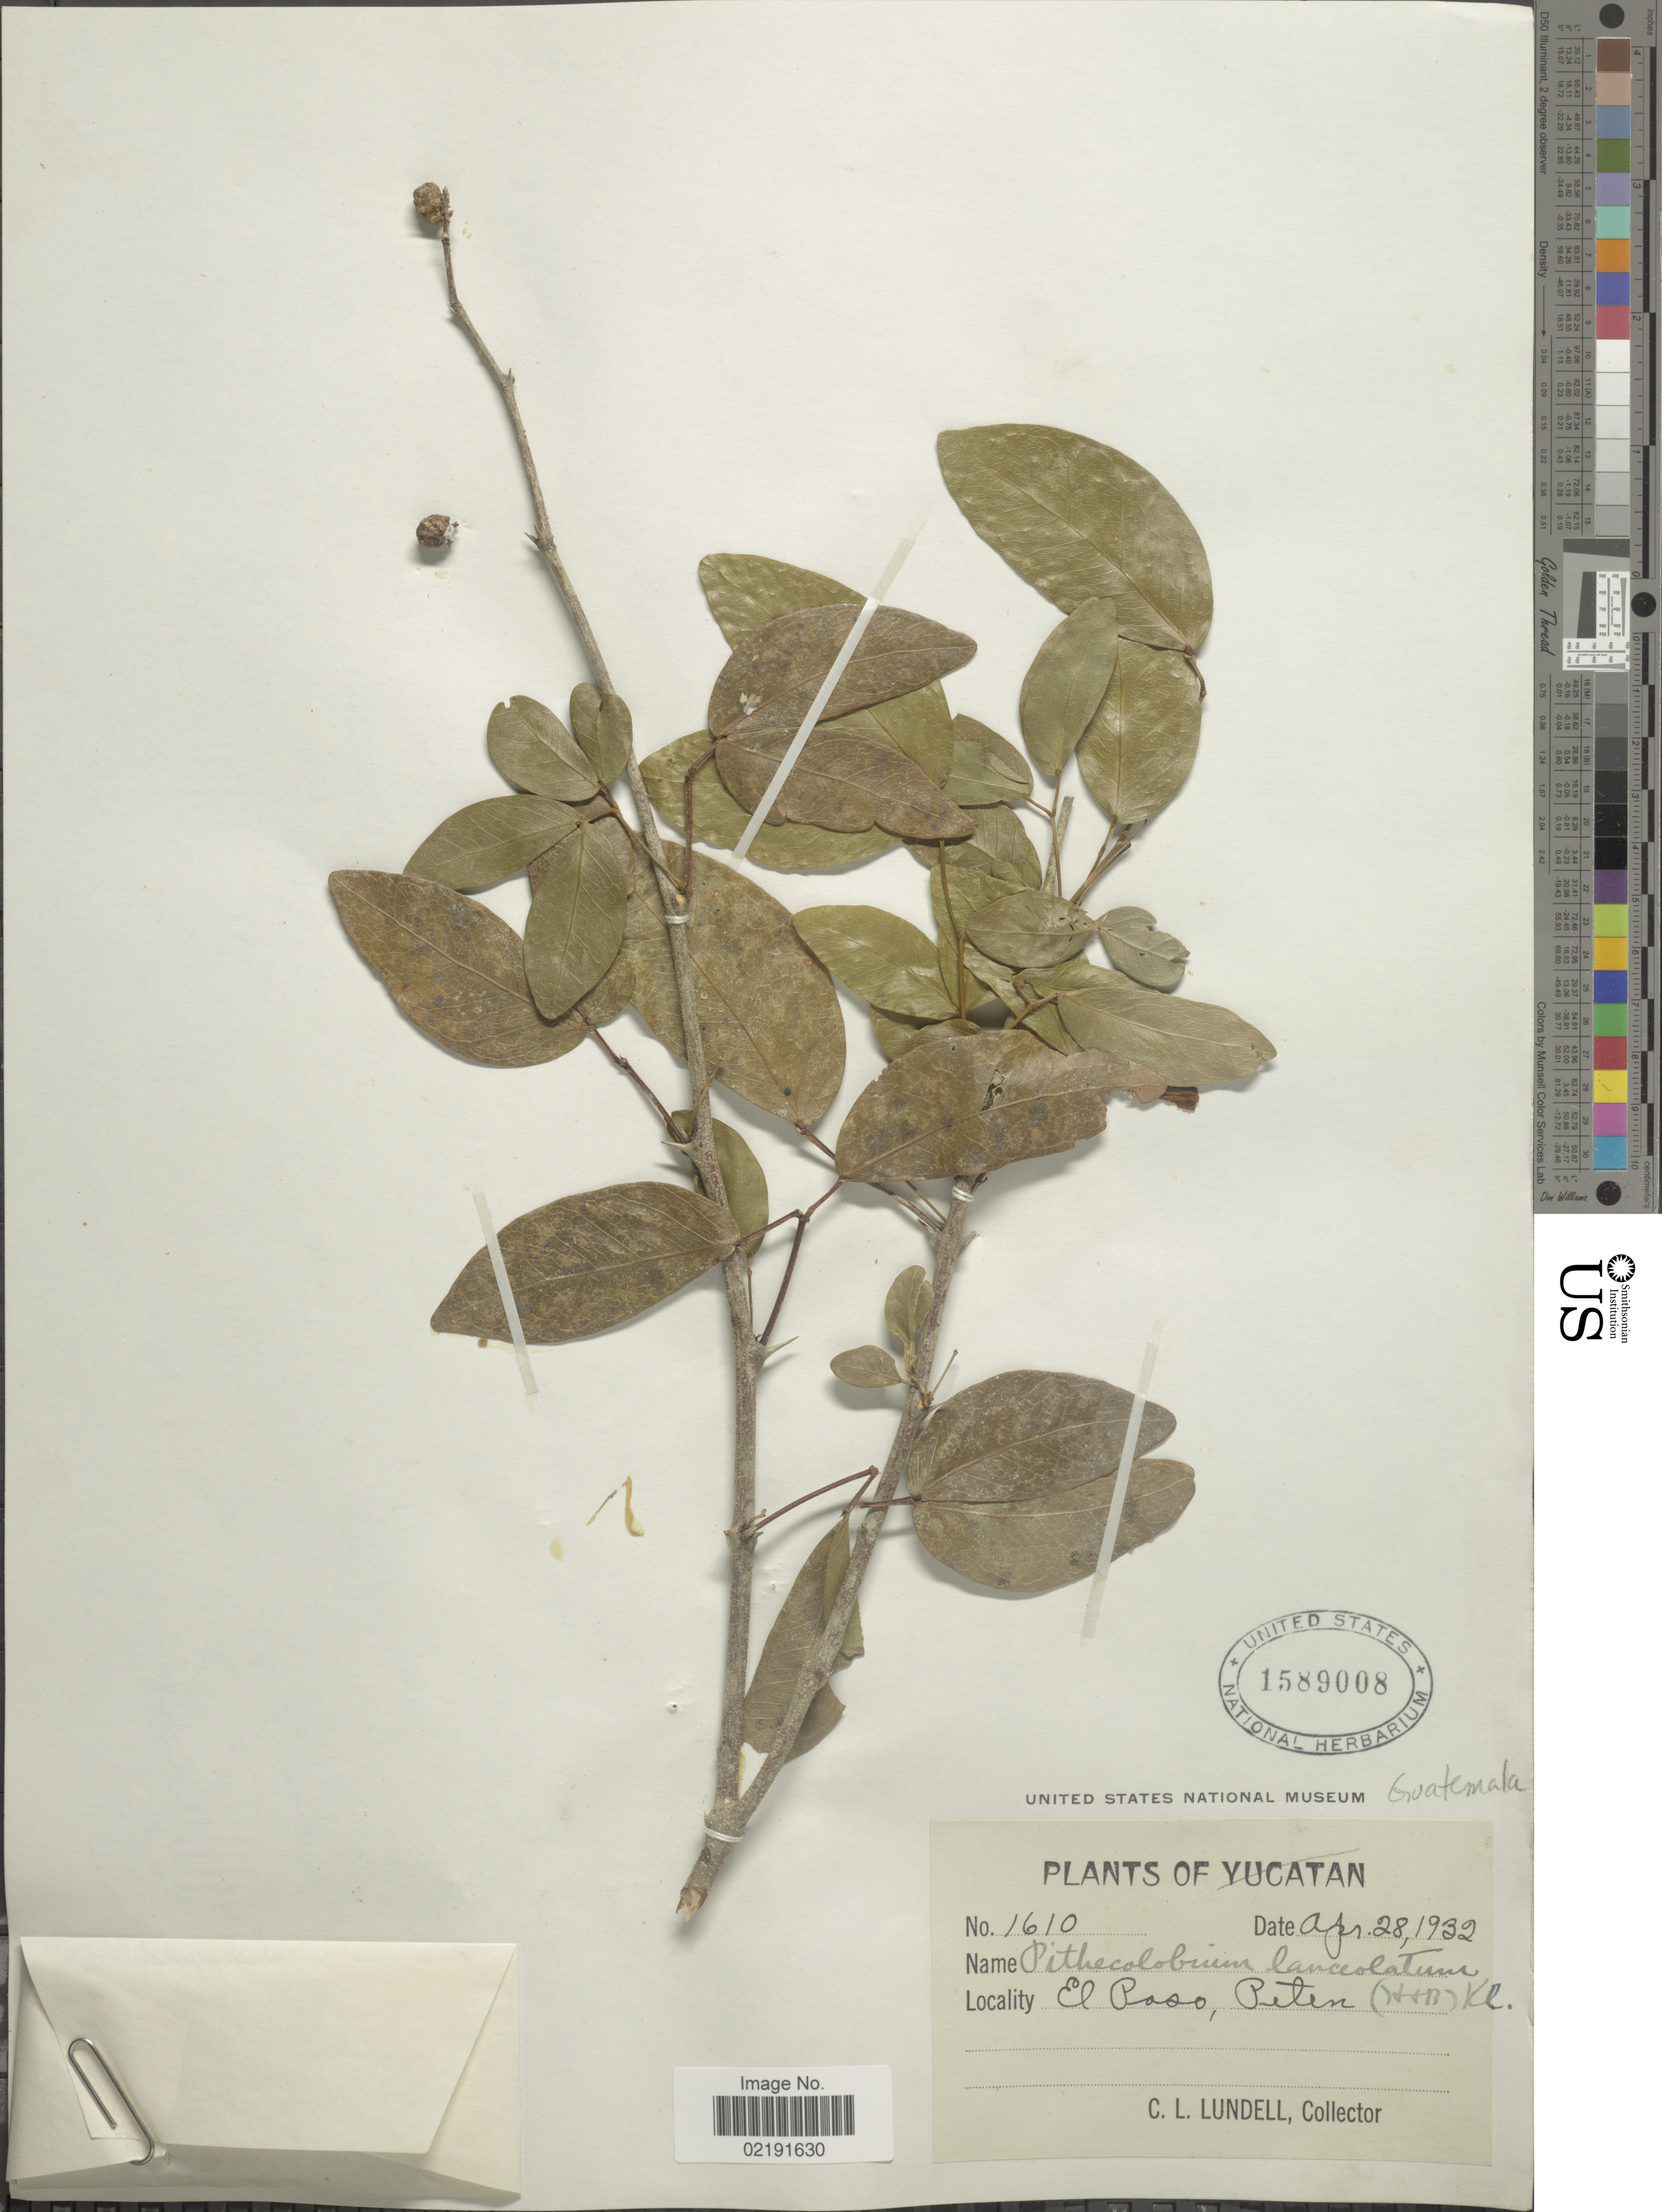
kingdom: Plantae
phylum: Tracheophyta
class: Magnoliopsida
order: Fabales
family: Fabaceae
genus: Pithecellobium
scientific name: Pithecellobium lanceolatum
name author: (Humb. & Bonpl. ex Willd.) Benth.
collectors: C. L. Lundell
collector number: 1610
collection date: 1932-04-28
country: Guatemala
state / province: El Petén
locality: El Paso, Peten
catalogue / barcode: US 1589008